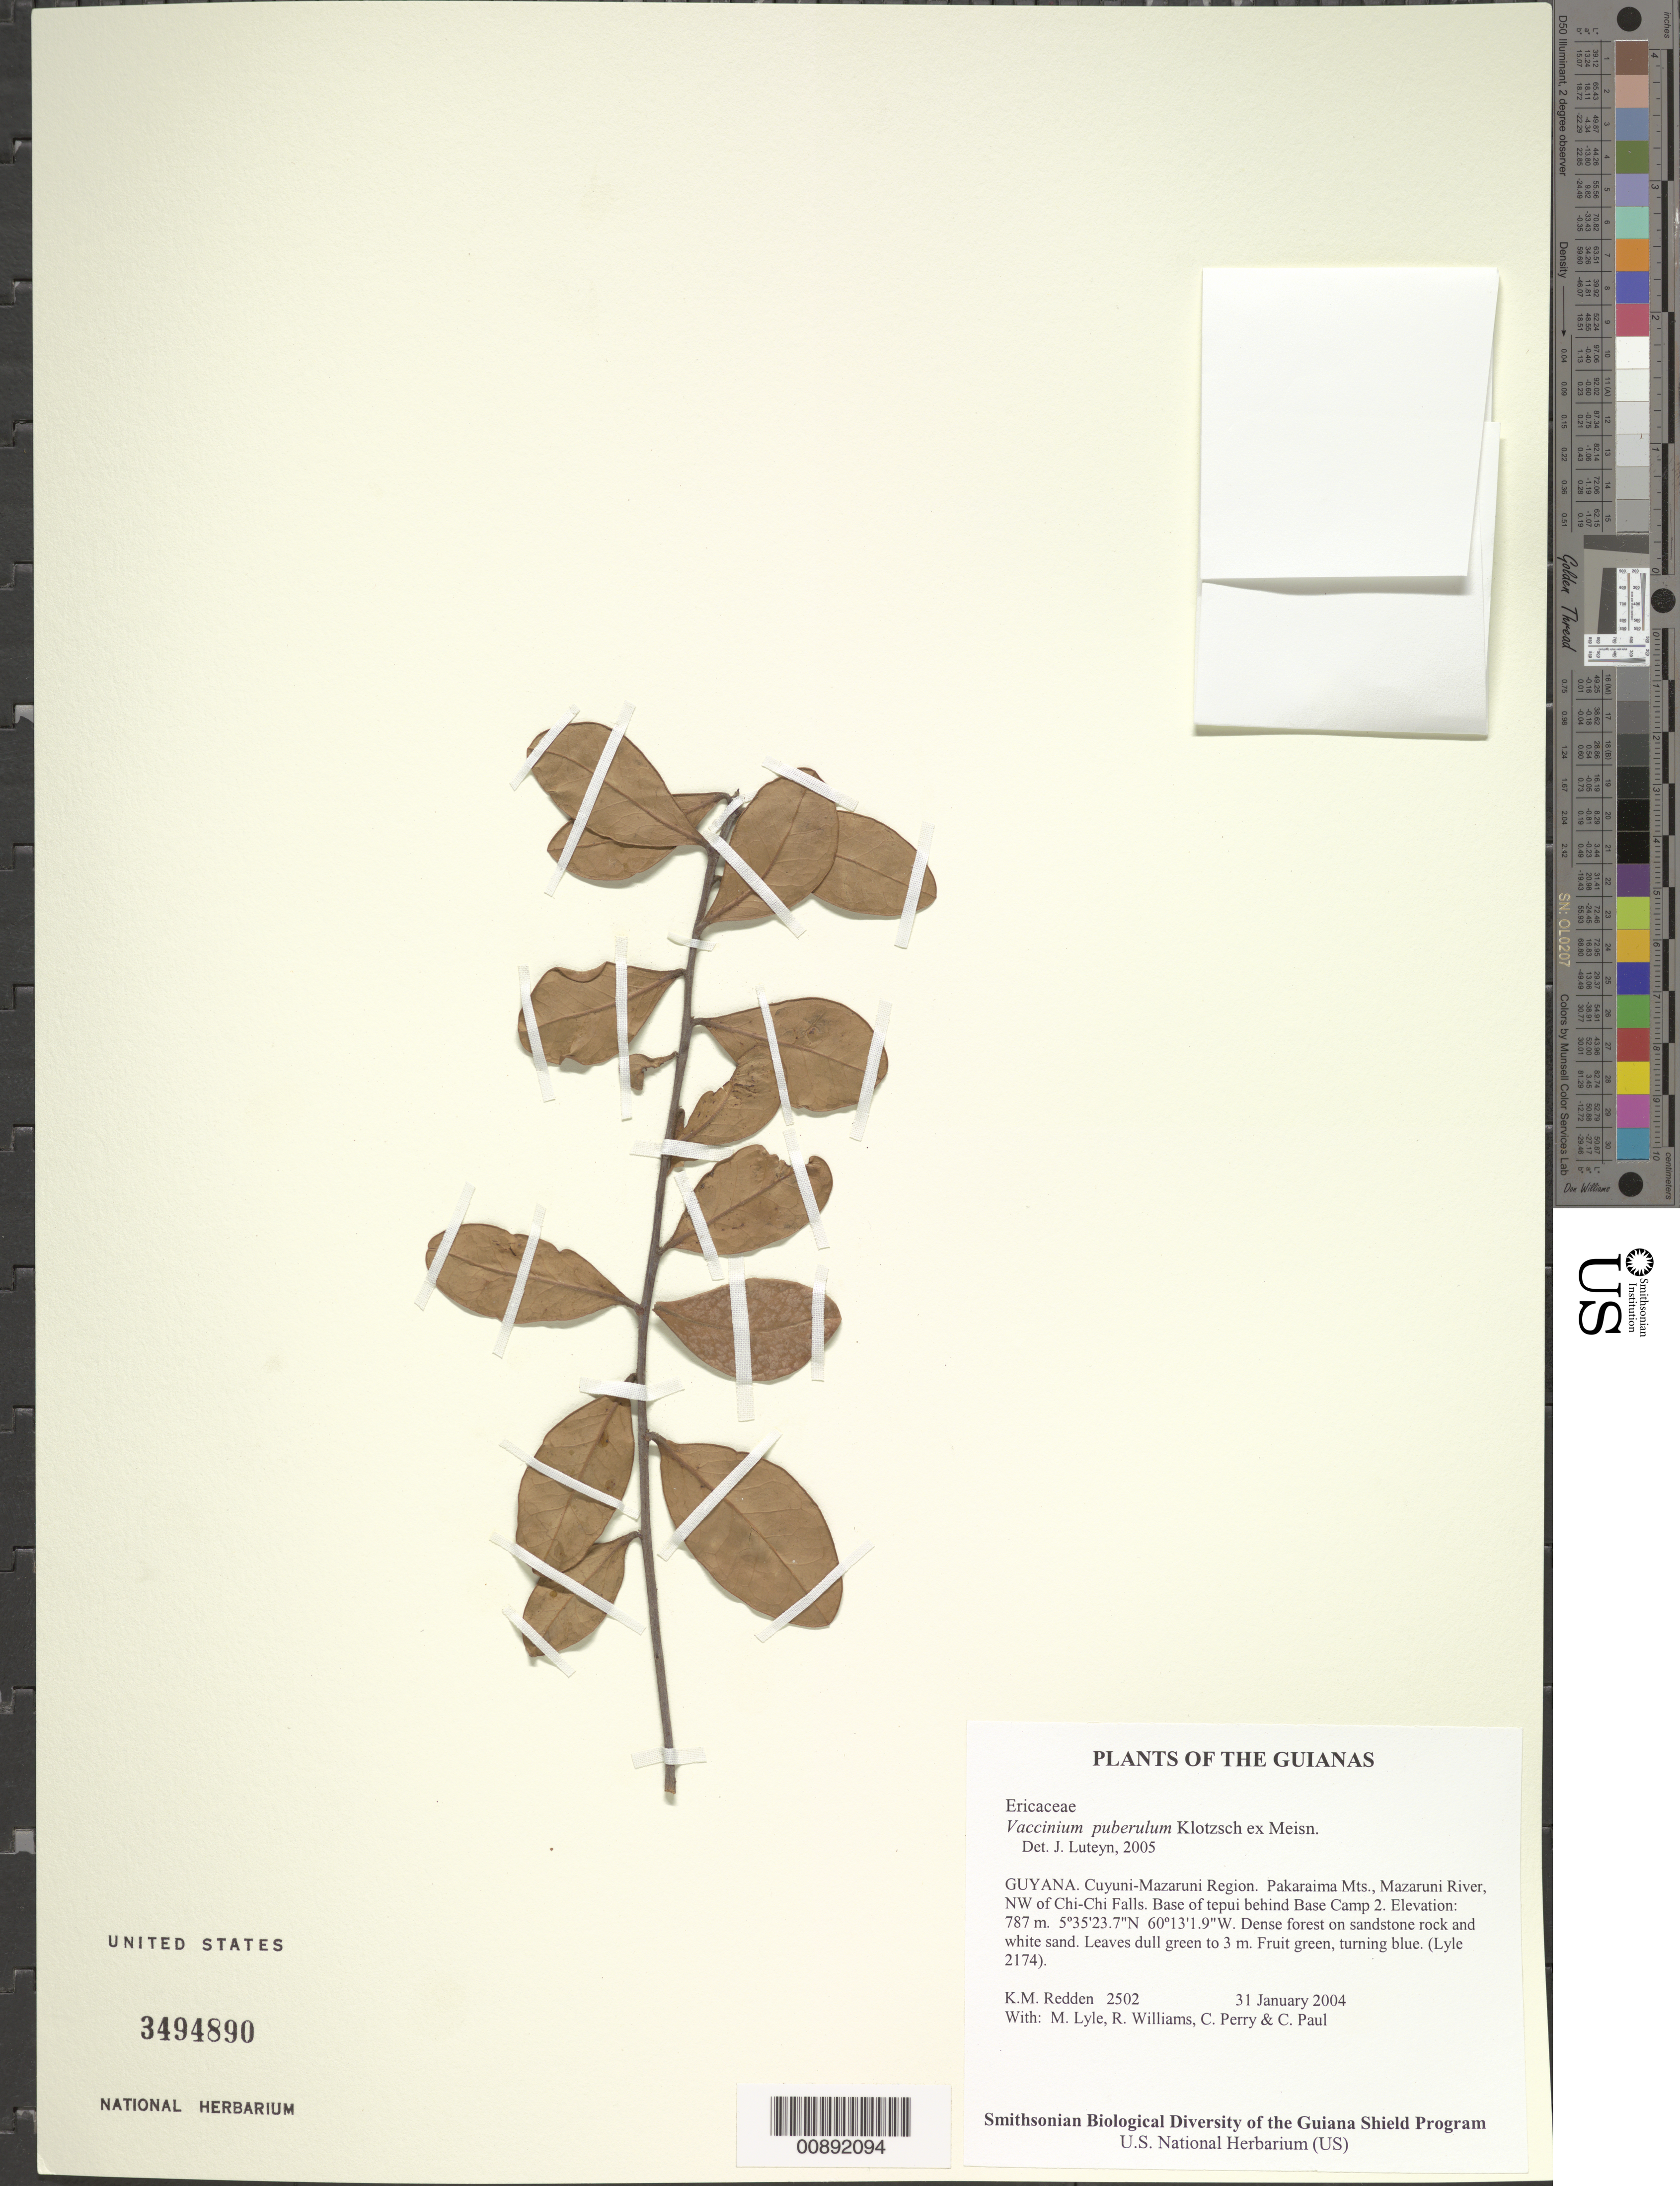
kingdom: Plantae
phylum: Tracheophyta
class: Magnoliopsida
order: Ericales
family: Ericaceae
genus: Vaccinium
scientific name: Vaccinium puberulum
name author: Klotzsch ex Meisn.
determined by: Luteyn, J. L.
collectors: K. M. Redden, M. Lyle, R. Williams, C. Perry & C. Paul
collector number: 2502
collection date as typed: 31 January 2004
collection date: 2004-01-31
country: Guyana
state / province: Cuyuni-Mazaruni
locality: Pakaraima Mts., Mazaruni River, NW of Chi-Chi Falls. Base of tepui behind Base Camp 2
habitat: Dense forest on sandstone rock and white sand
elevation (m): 787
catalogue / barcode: US 3494890